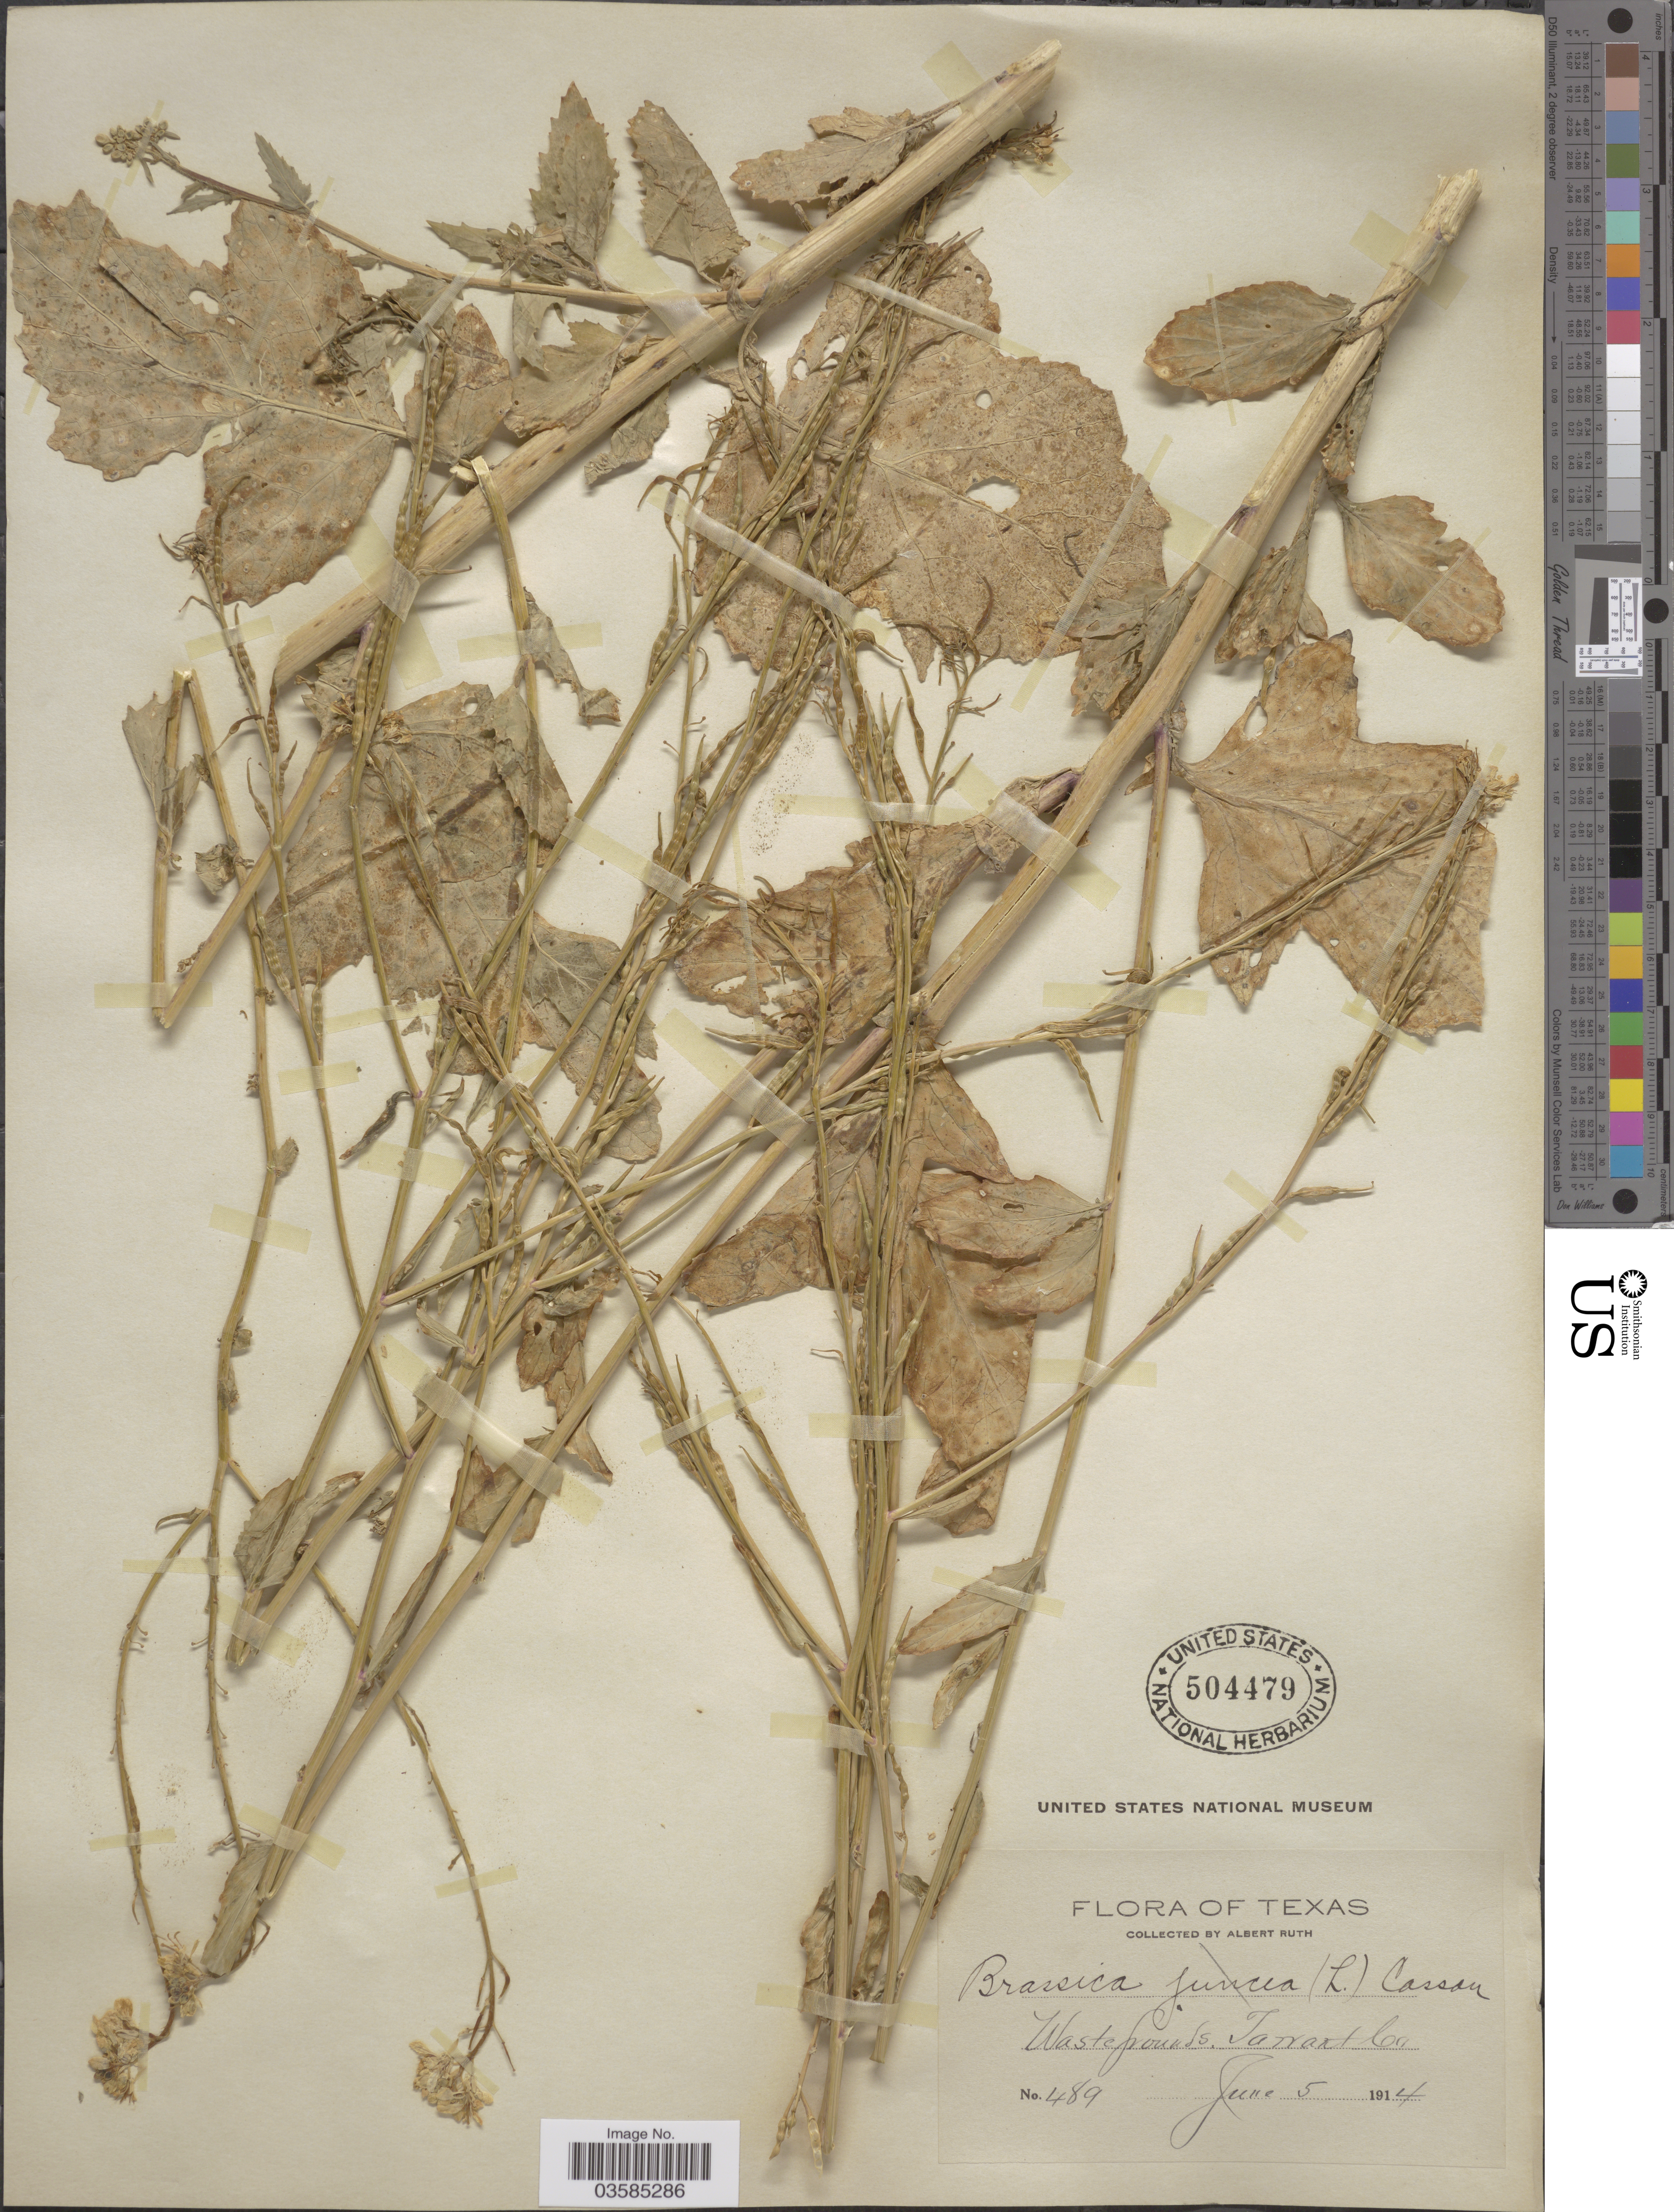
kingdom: Plantae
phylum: Tracheophyta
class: Magnoliopsida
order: Brassicales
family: Brassicaceae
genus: Brassica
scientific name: Brassica sp.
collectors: A. Ruth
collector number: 489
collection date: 1914-06-05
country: United States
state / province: Texas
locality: Wastegrounds, Tarrant Co.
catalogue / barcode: US 504479